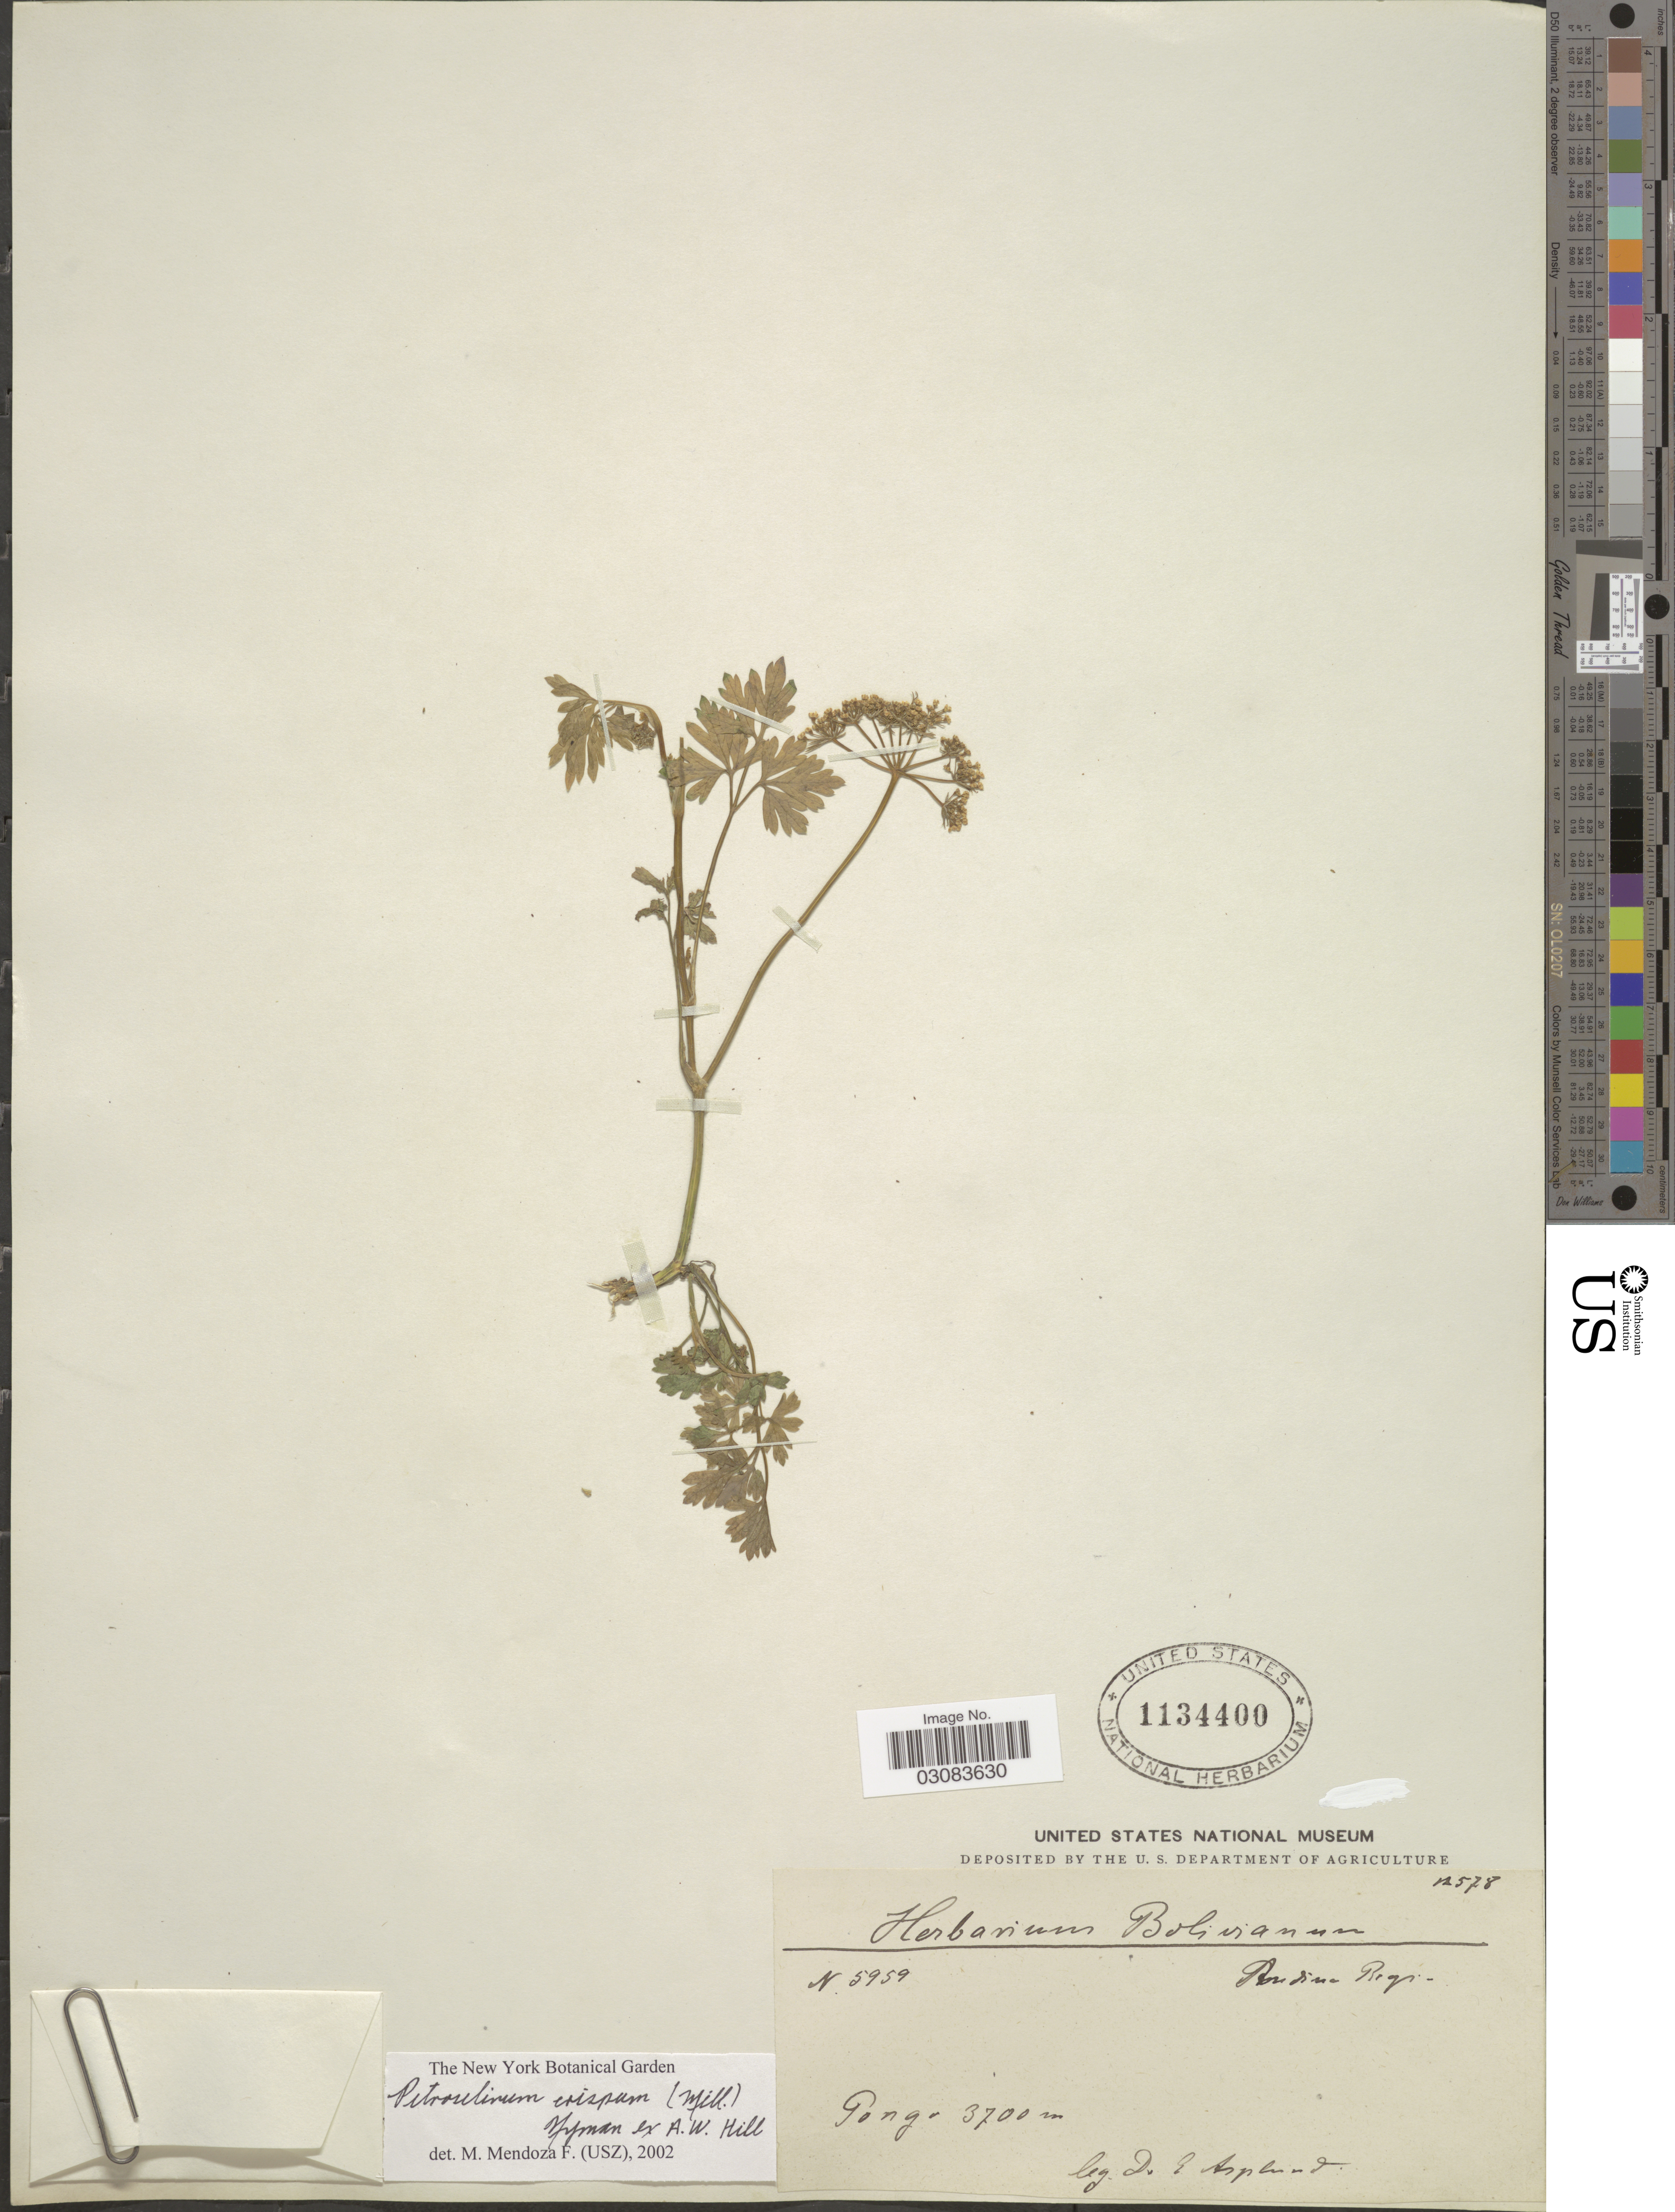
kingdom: Plantae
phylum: Tracheophyta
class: Magnoliopsida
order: Apiales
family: Apiaceae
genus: Petroselinum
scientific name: Petroselinum crispum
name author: (Mill.) Fuss.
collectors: E. Asplund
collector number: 5959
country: Bolivia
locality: Andina Regi. Pongo.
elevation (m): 3700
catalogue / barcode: US 1134400